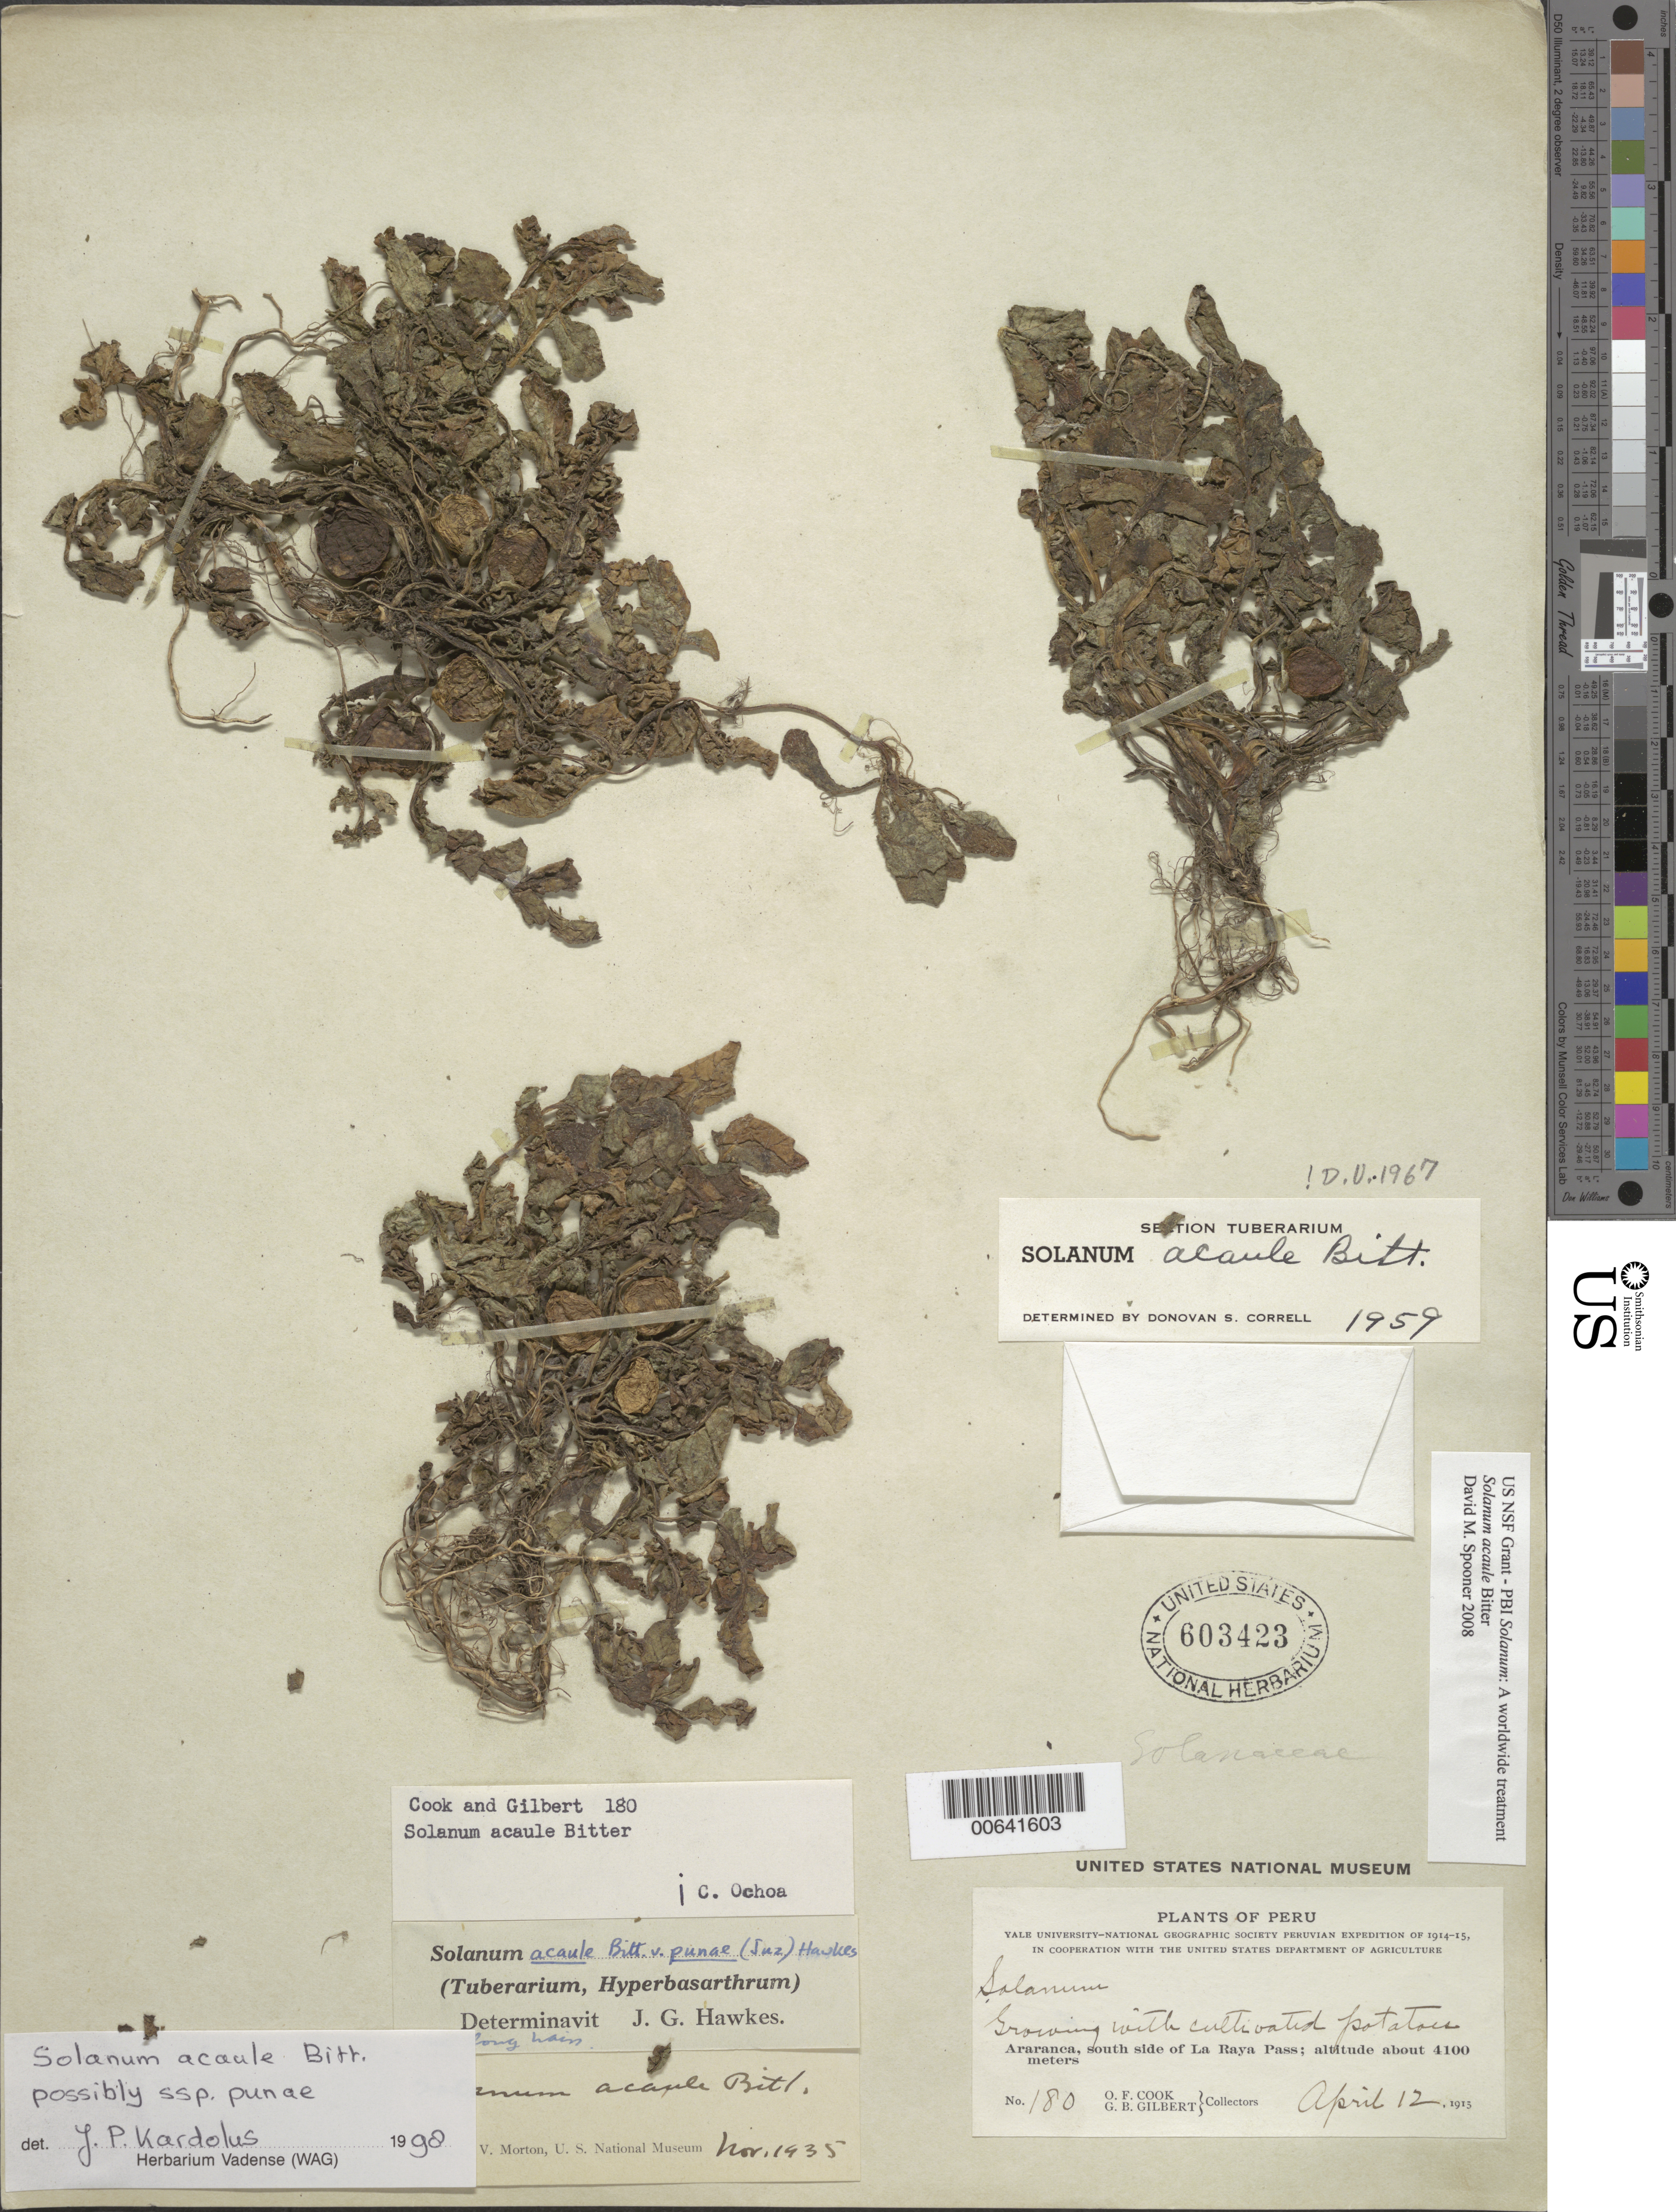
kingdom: Plantae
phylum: Tracheophyta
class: Magnoliopsida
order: Solanales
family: Solanaceae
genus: Solanum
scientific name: Solanum acaule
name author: Bitter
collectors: O. F. Cook & G. B. Gilbert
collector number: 180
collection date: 1915-04-12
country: Peru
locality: Araranca, south side of La Raya Pass.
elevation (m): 4100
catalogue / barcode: US 603423